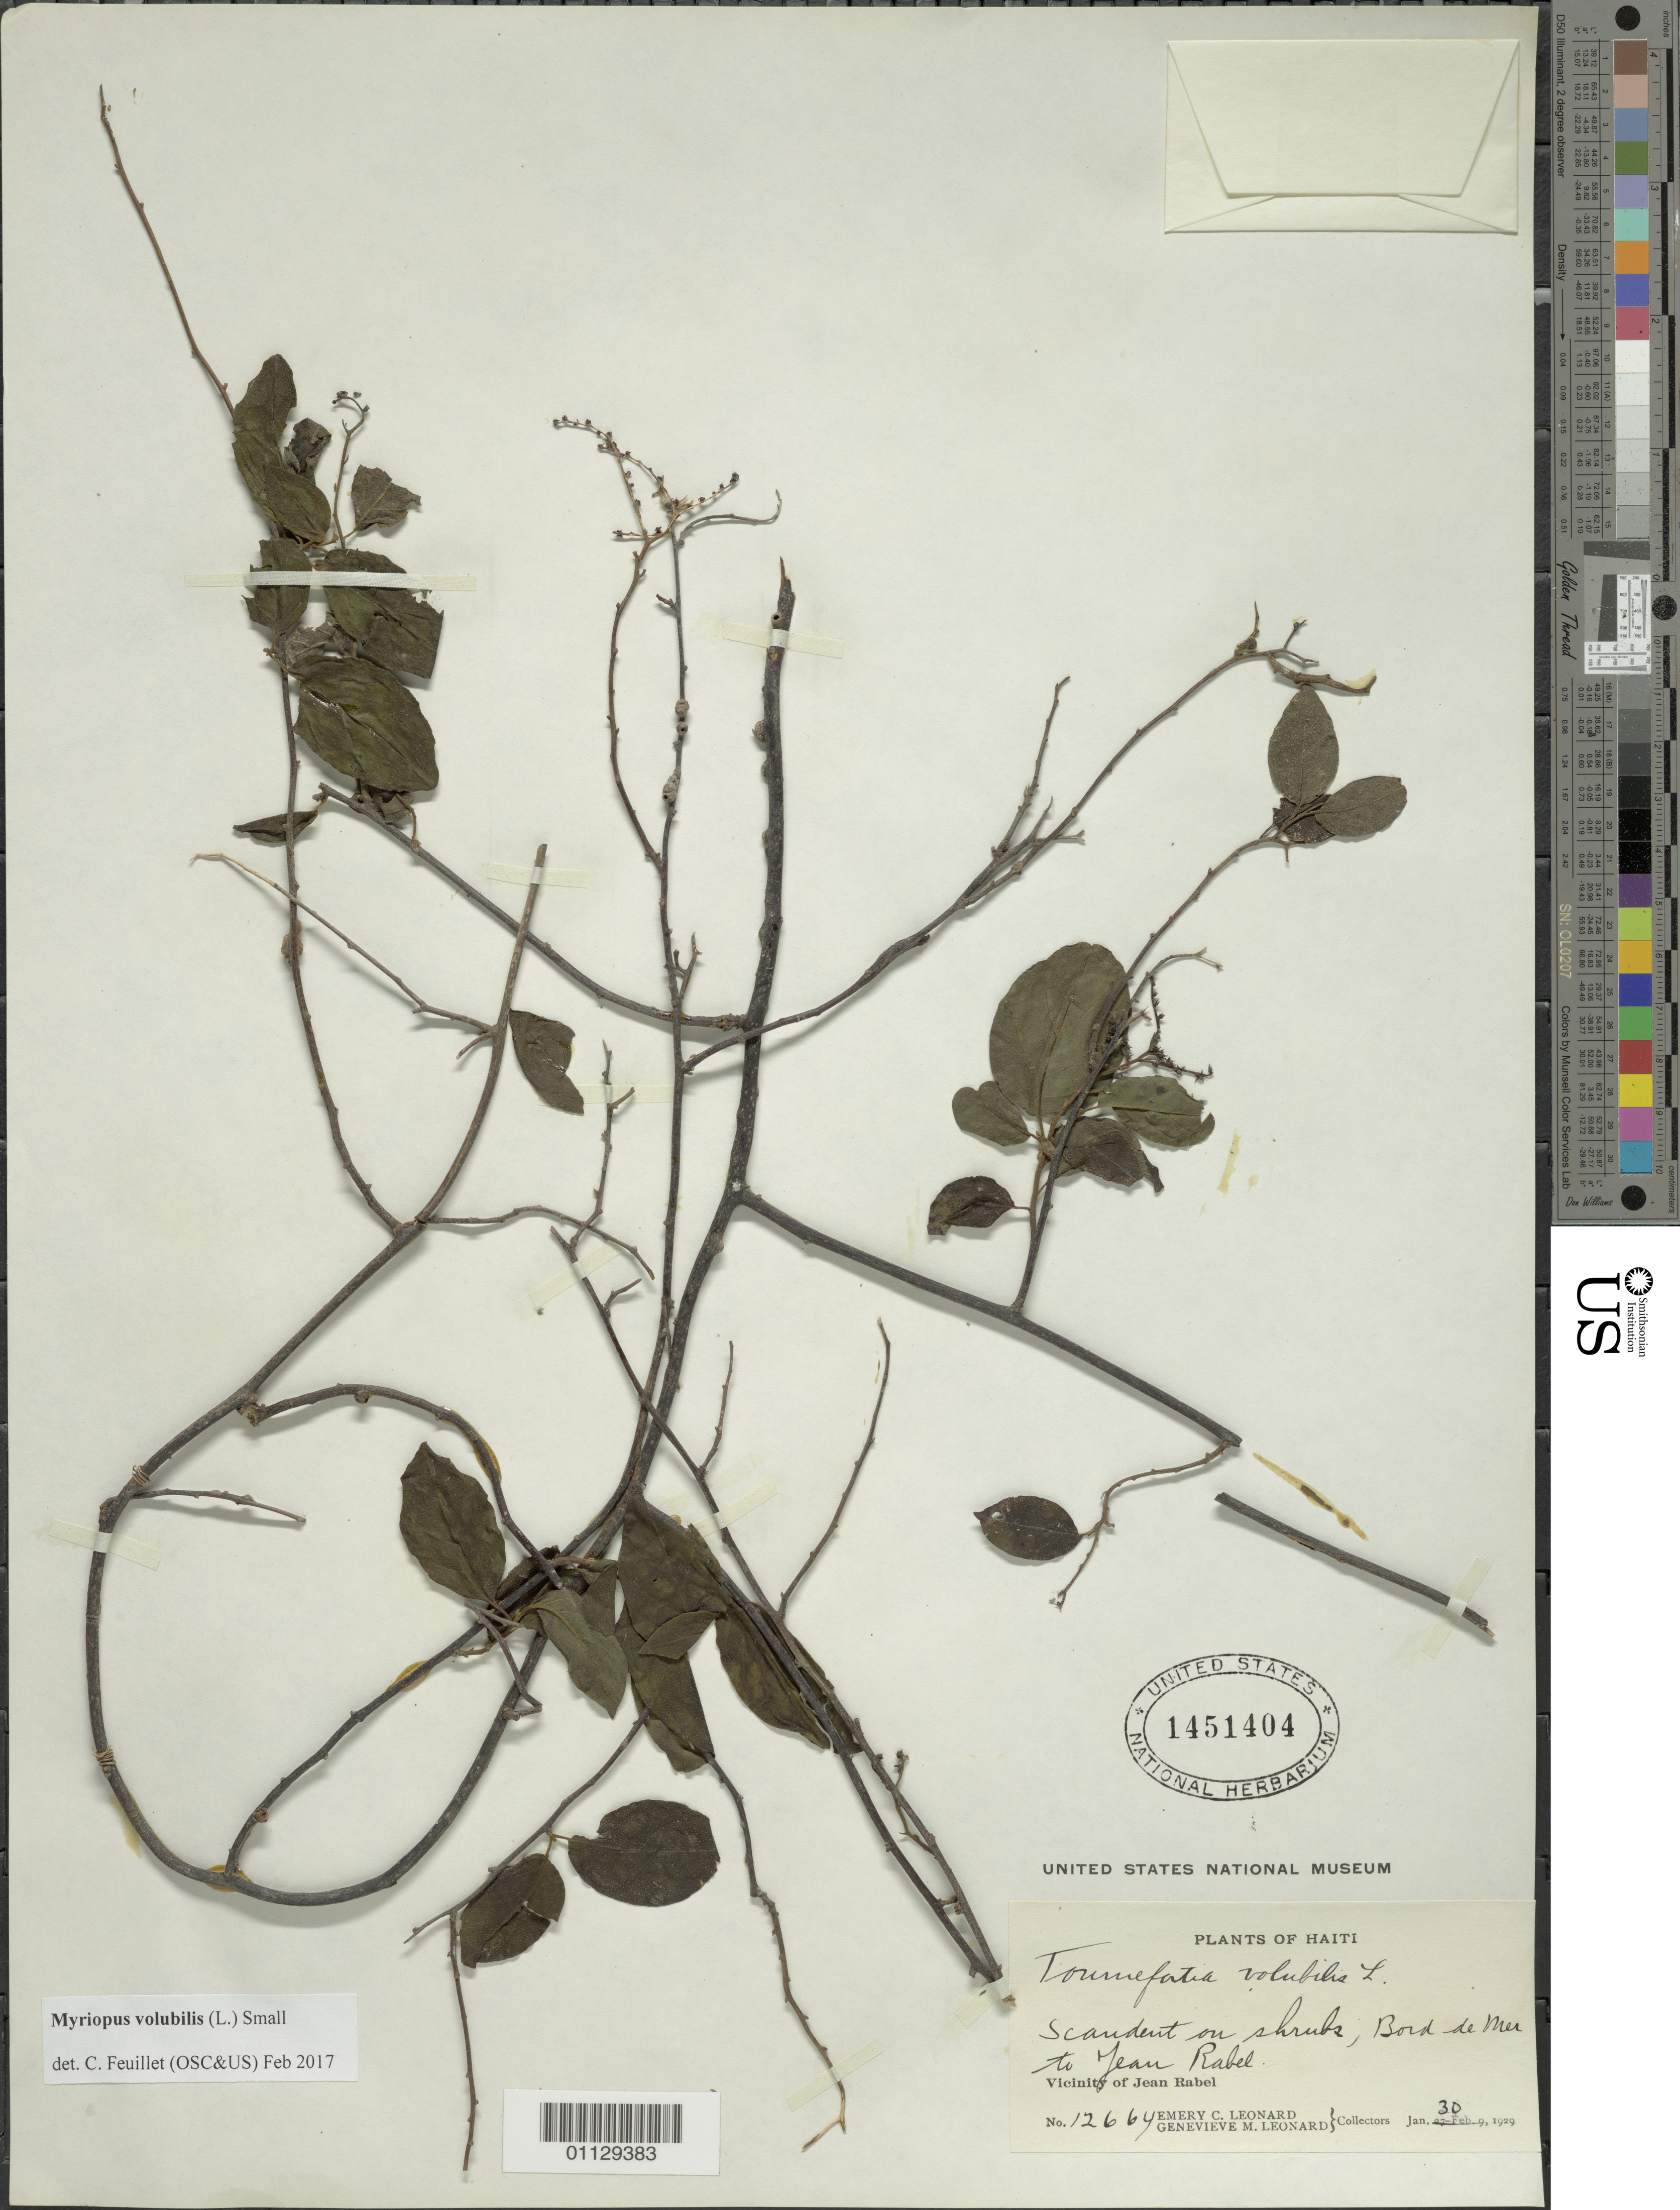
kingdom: Plantae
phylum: Tracheophyta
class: Magnoliopsida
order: Boraginales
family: Heliotropiaceae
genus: Myriopus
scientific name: Myriopus volubilis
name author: (L.) Small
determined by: Feuillet, C.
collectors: E. C. Leonard & G. M. Leonard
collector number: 12664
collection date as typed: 30 Jan 1929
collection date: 1929-01-30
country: Haiti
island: Hispaniola I.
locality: Bord de Mer to Jean Rabel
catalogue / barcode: US 1451404